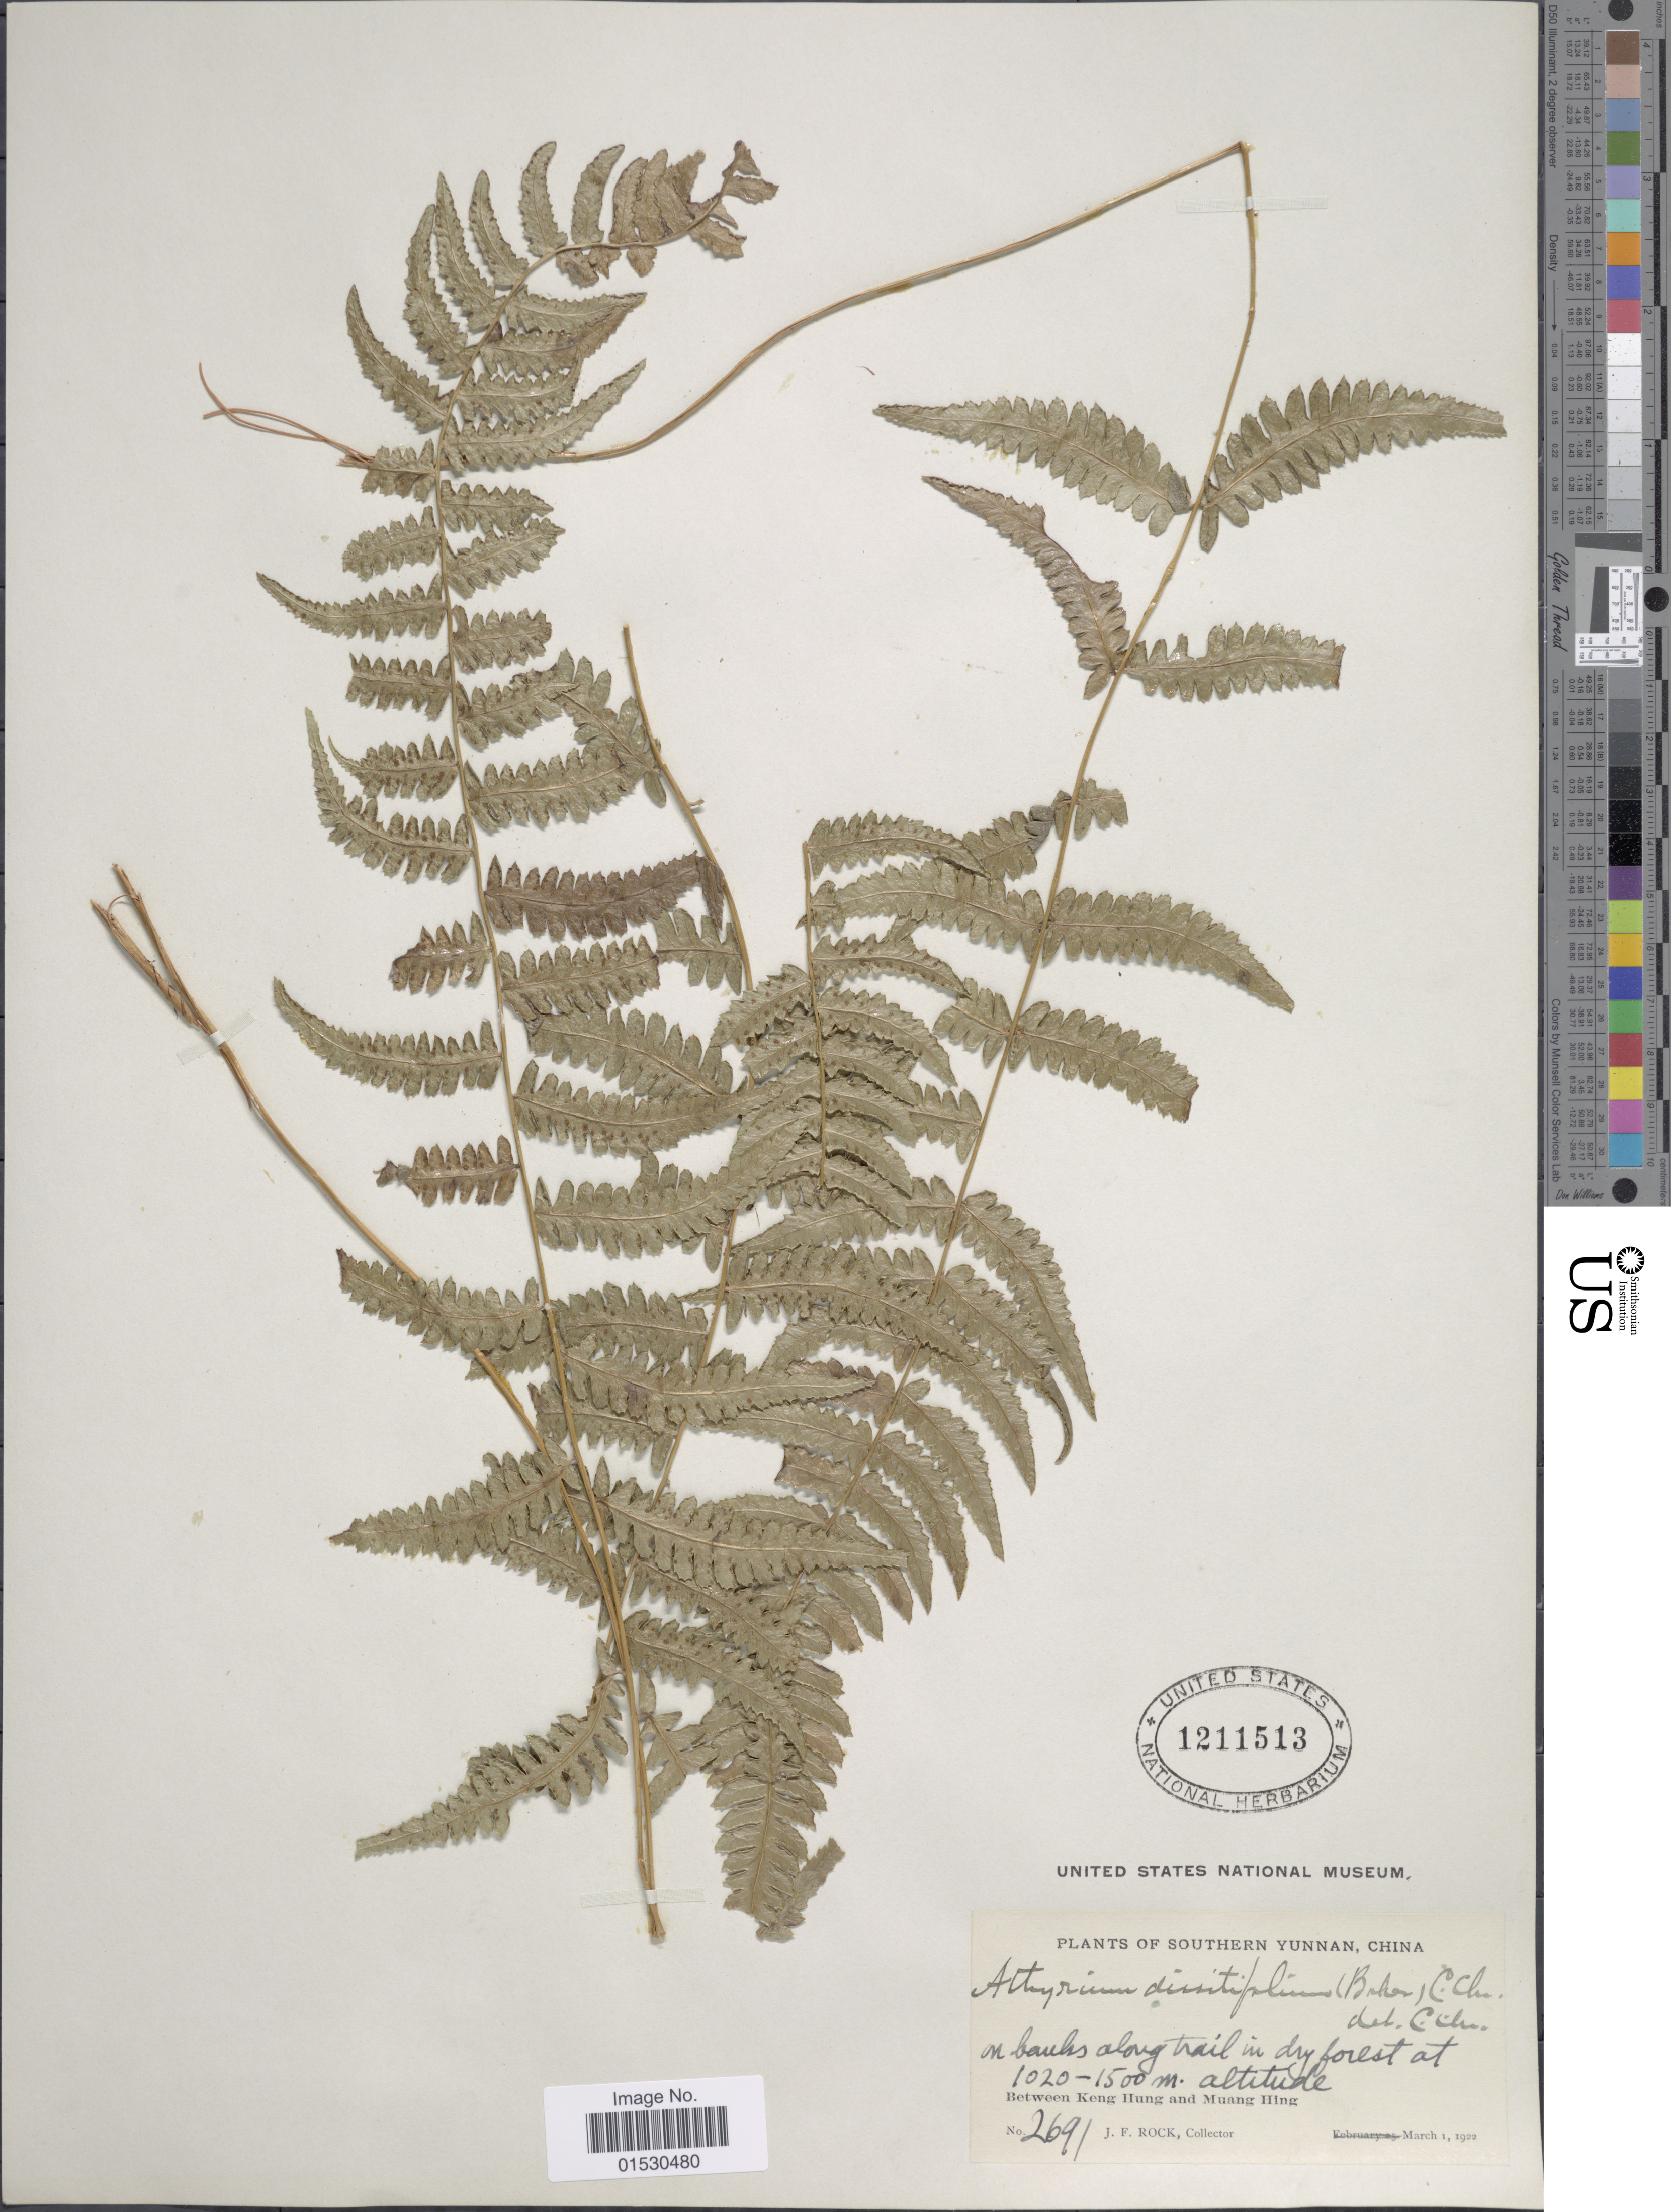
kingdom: Plantae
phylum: Tracheophyta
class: Polypodiopsida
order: Polypodiales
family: Athyriaceae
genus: Athyrium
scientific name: Athyrium dissitifolium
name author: (Baker) C. Chr.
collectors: J. Rock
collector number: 2691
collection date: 1922-03-01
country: China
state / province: Yunnan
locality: Southern Yunnan, Between Keng Hung and Muang Hing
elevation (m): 1020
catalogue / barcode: US 1211513